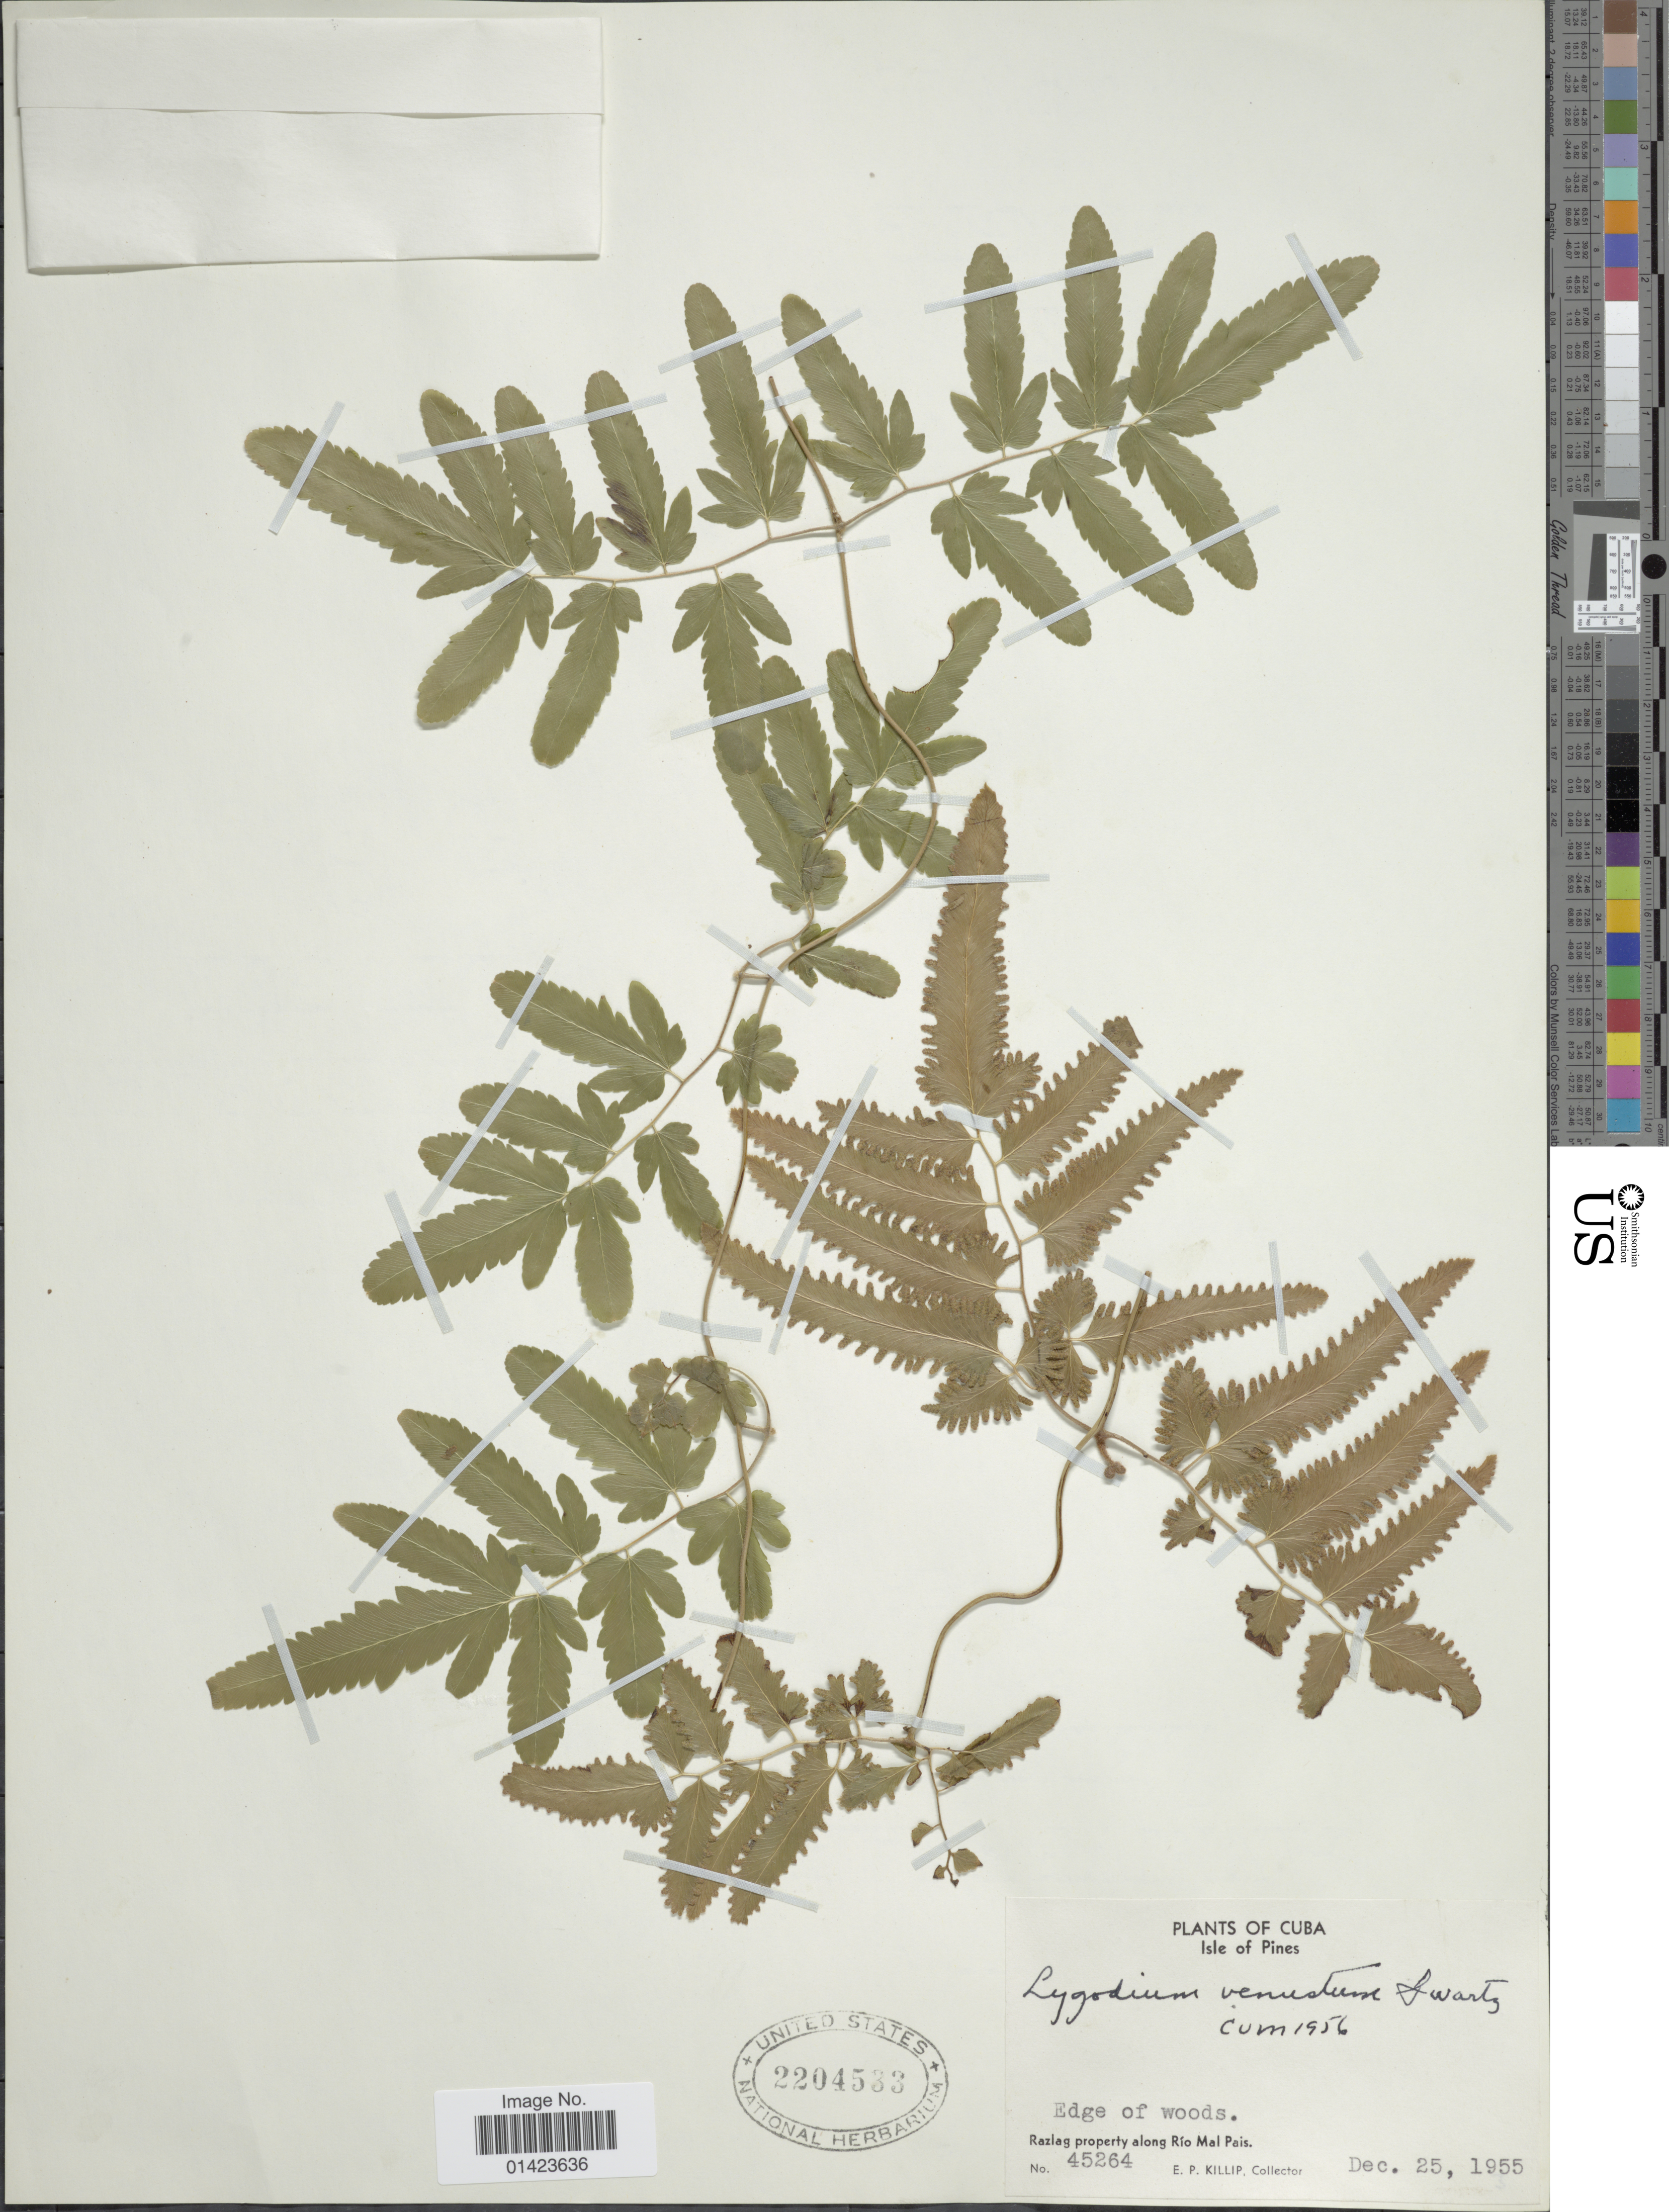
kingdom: Plantae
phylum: Tracheophyta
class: Polypodiopsida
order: Schizaeales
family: Lygodiaceae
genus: Lygodium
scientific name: Lygodium venustum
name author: Sw.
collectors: E. P. Killip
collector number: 45264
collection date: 1955-12-25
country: Cuba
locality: Isle of Pines, Edge of woods, Razlag property along Rio Mal Pais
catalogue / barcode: US 2204533